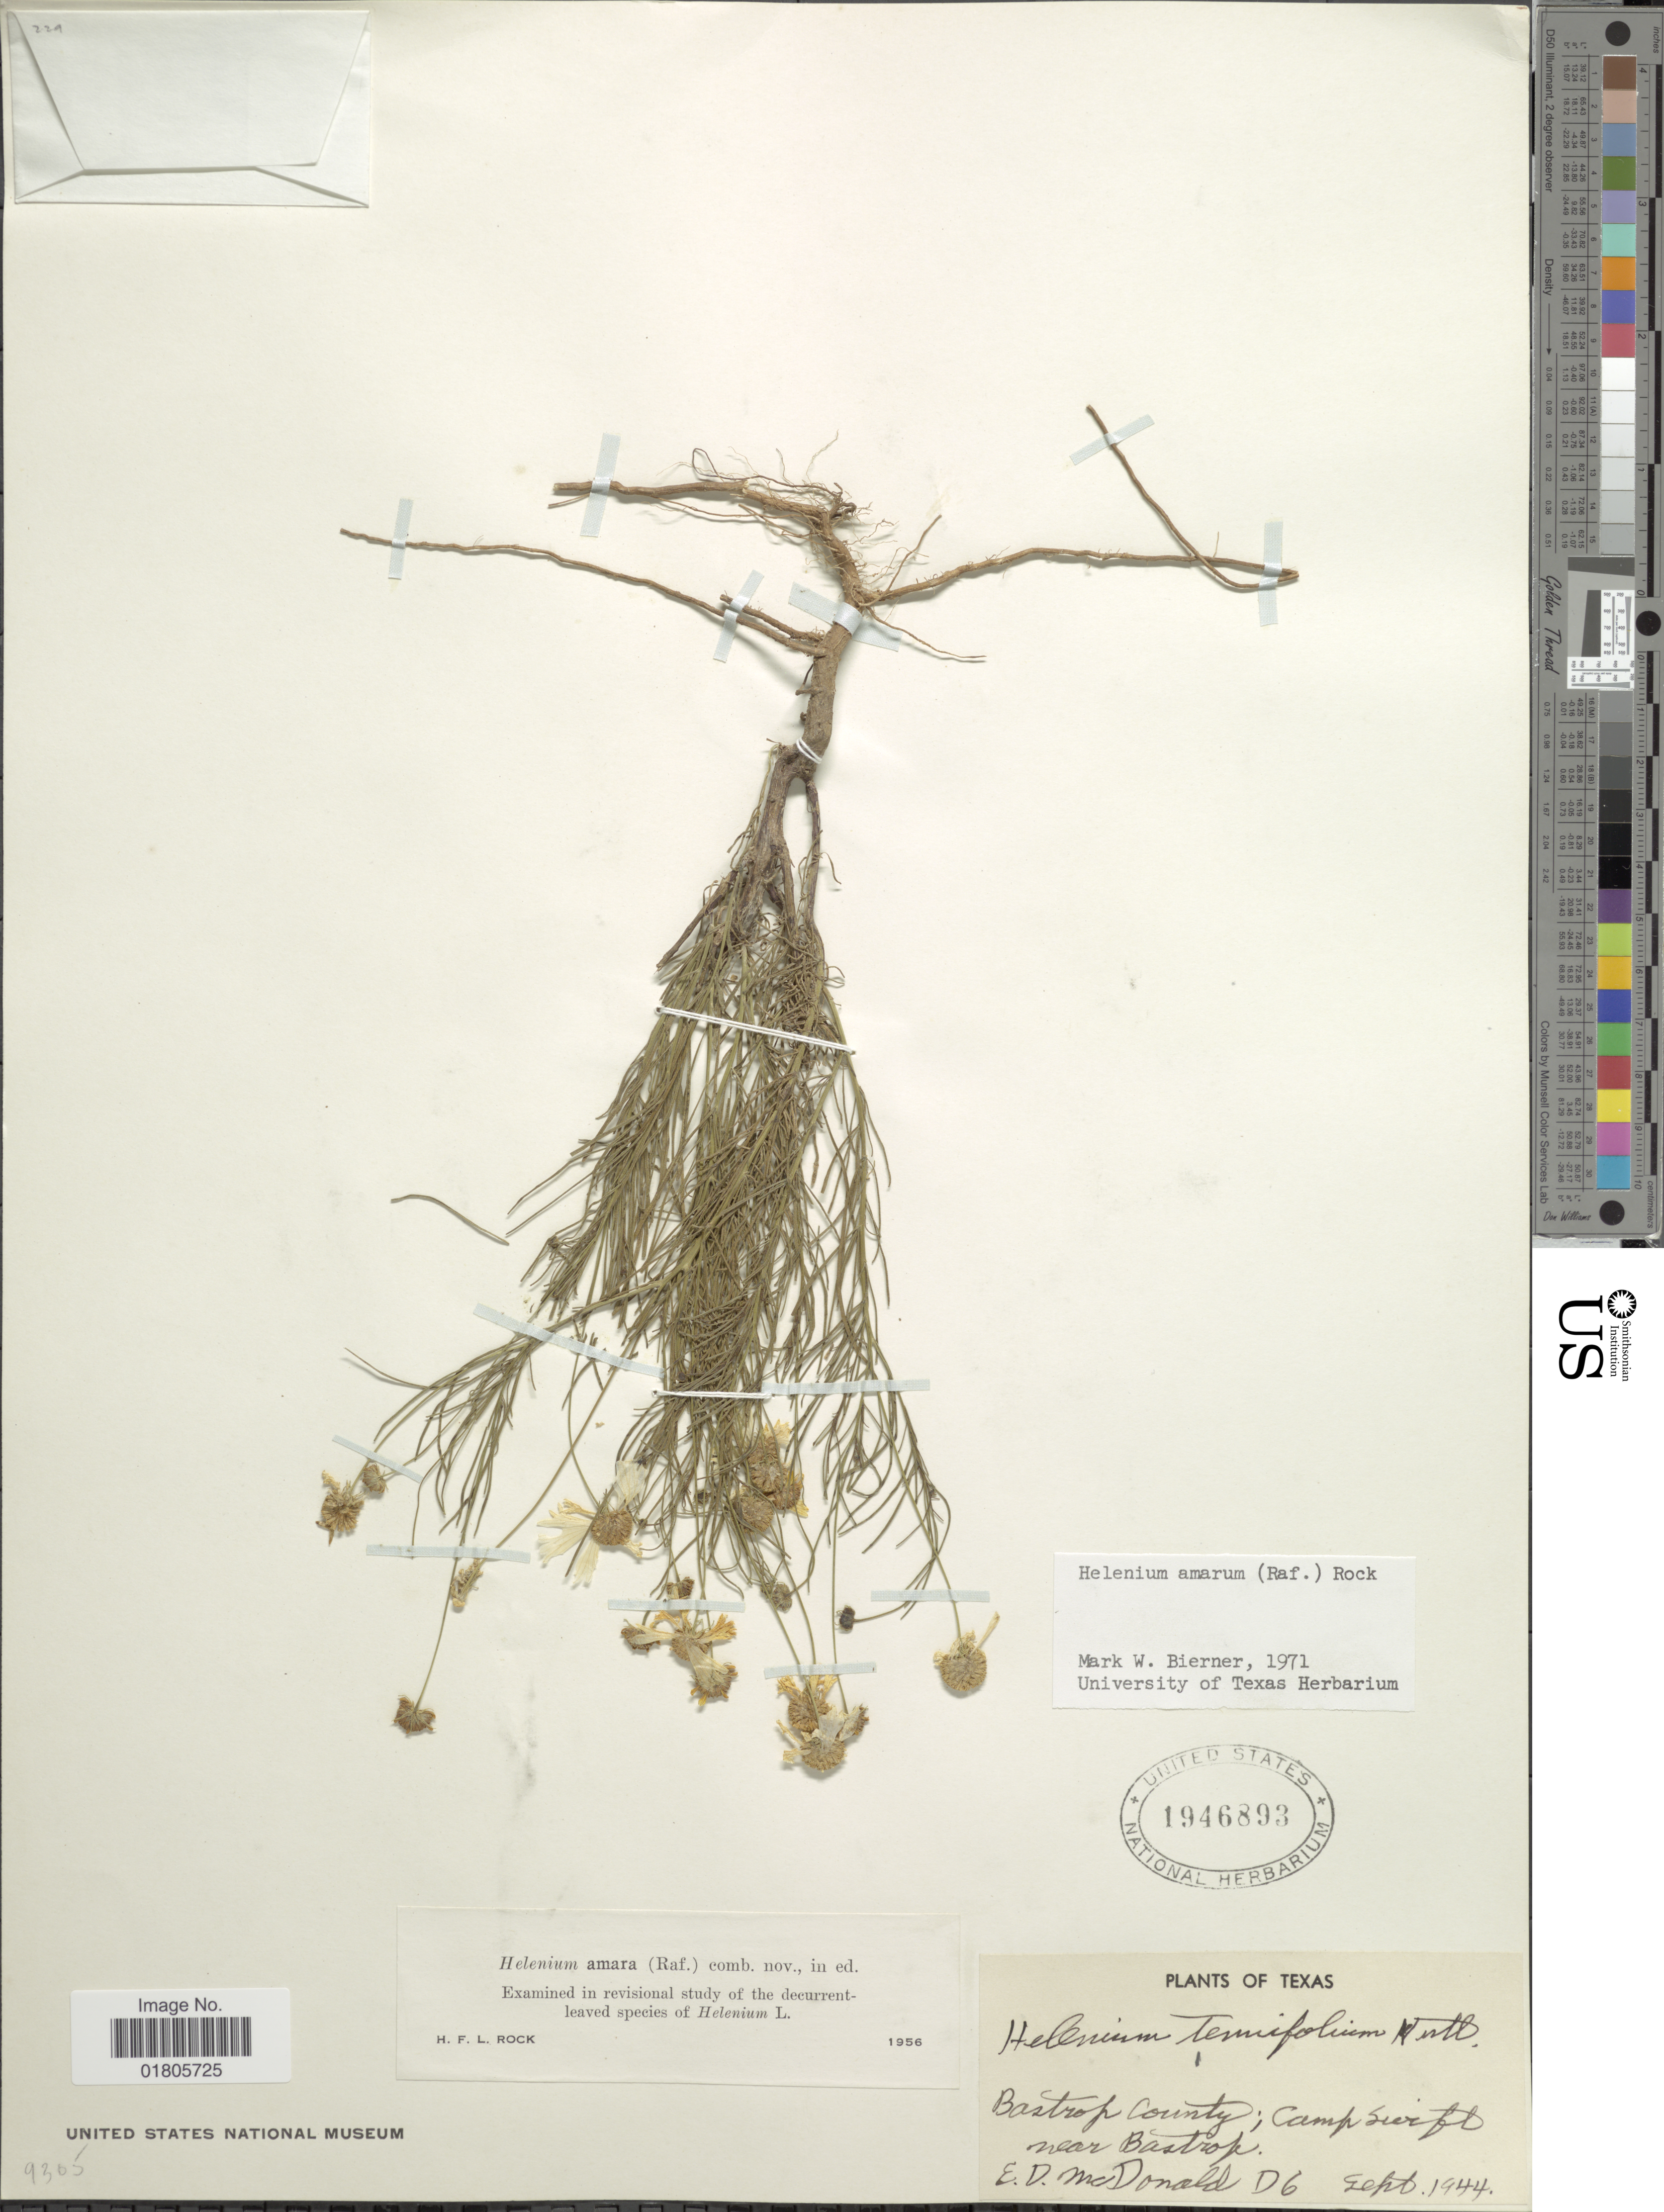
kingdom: Plantae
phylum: Tracheophyta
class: Magnoliopsida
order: Asterales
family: Asteraceae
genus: Helenium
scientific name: Helenium amarum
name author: (Raf.) H. Rock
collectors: E. D. McDonald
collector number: D6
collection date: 1944-09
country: United States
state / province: Texas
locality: Bastrop County, Camp Swift near Bastrop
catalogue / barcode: US 1946893